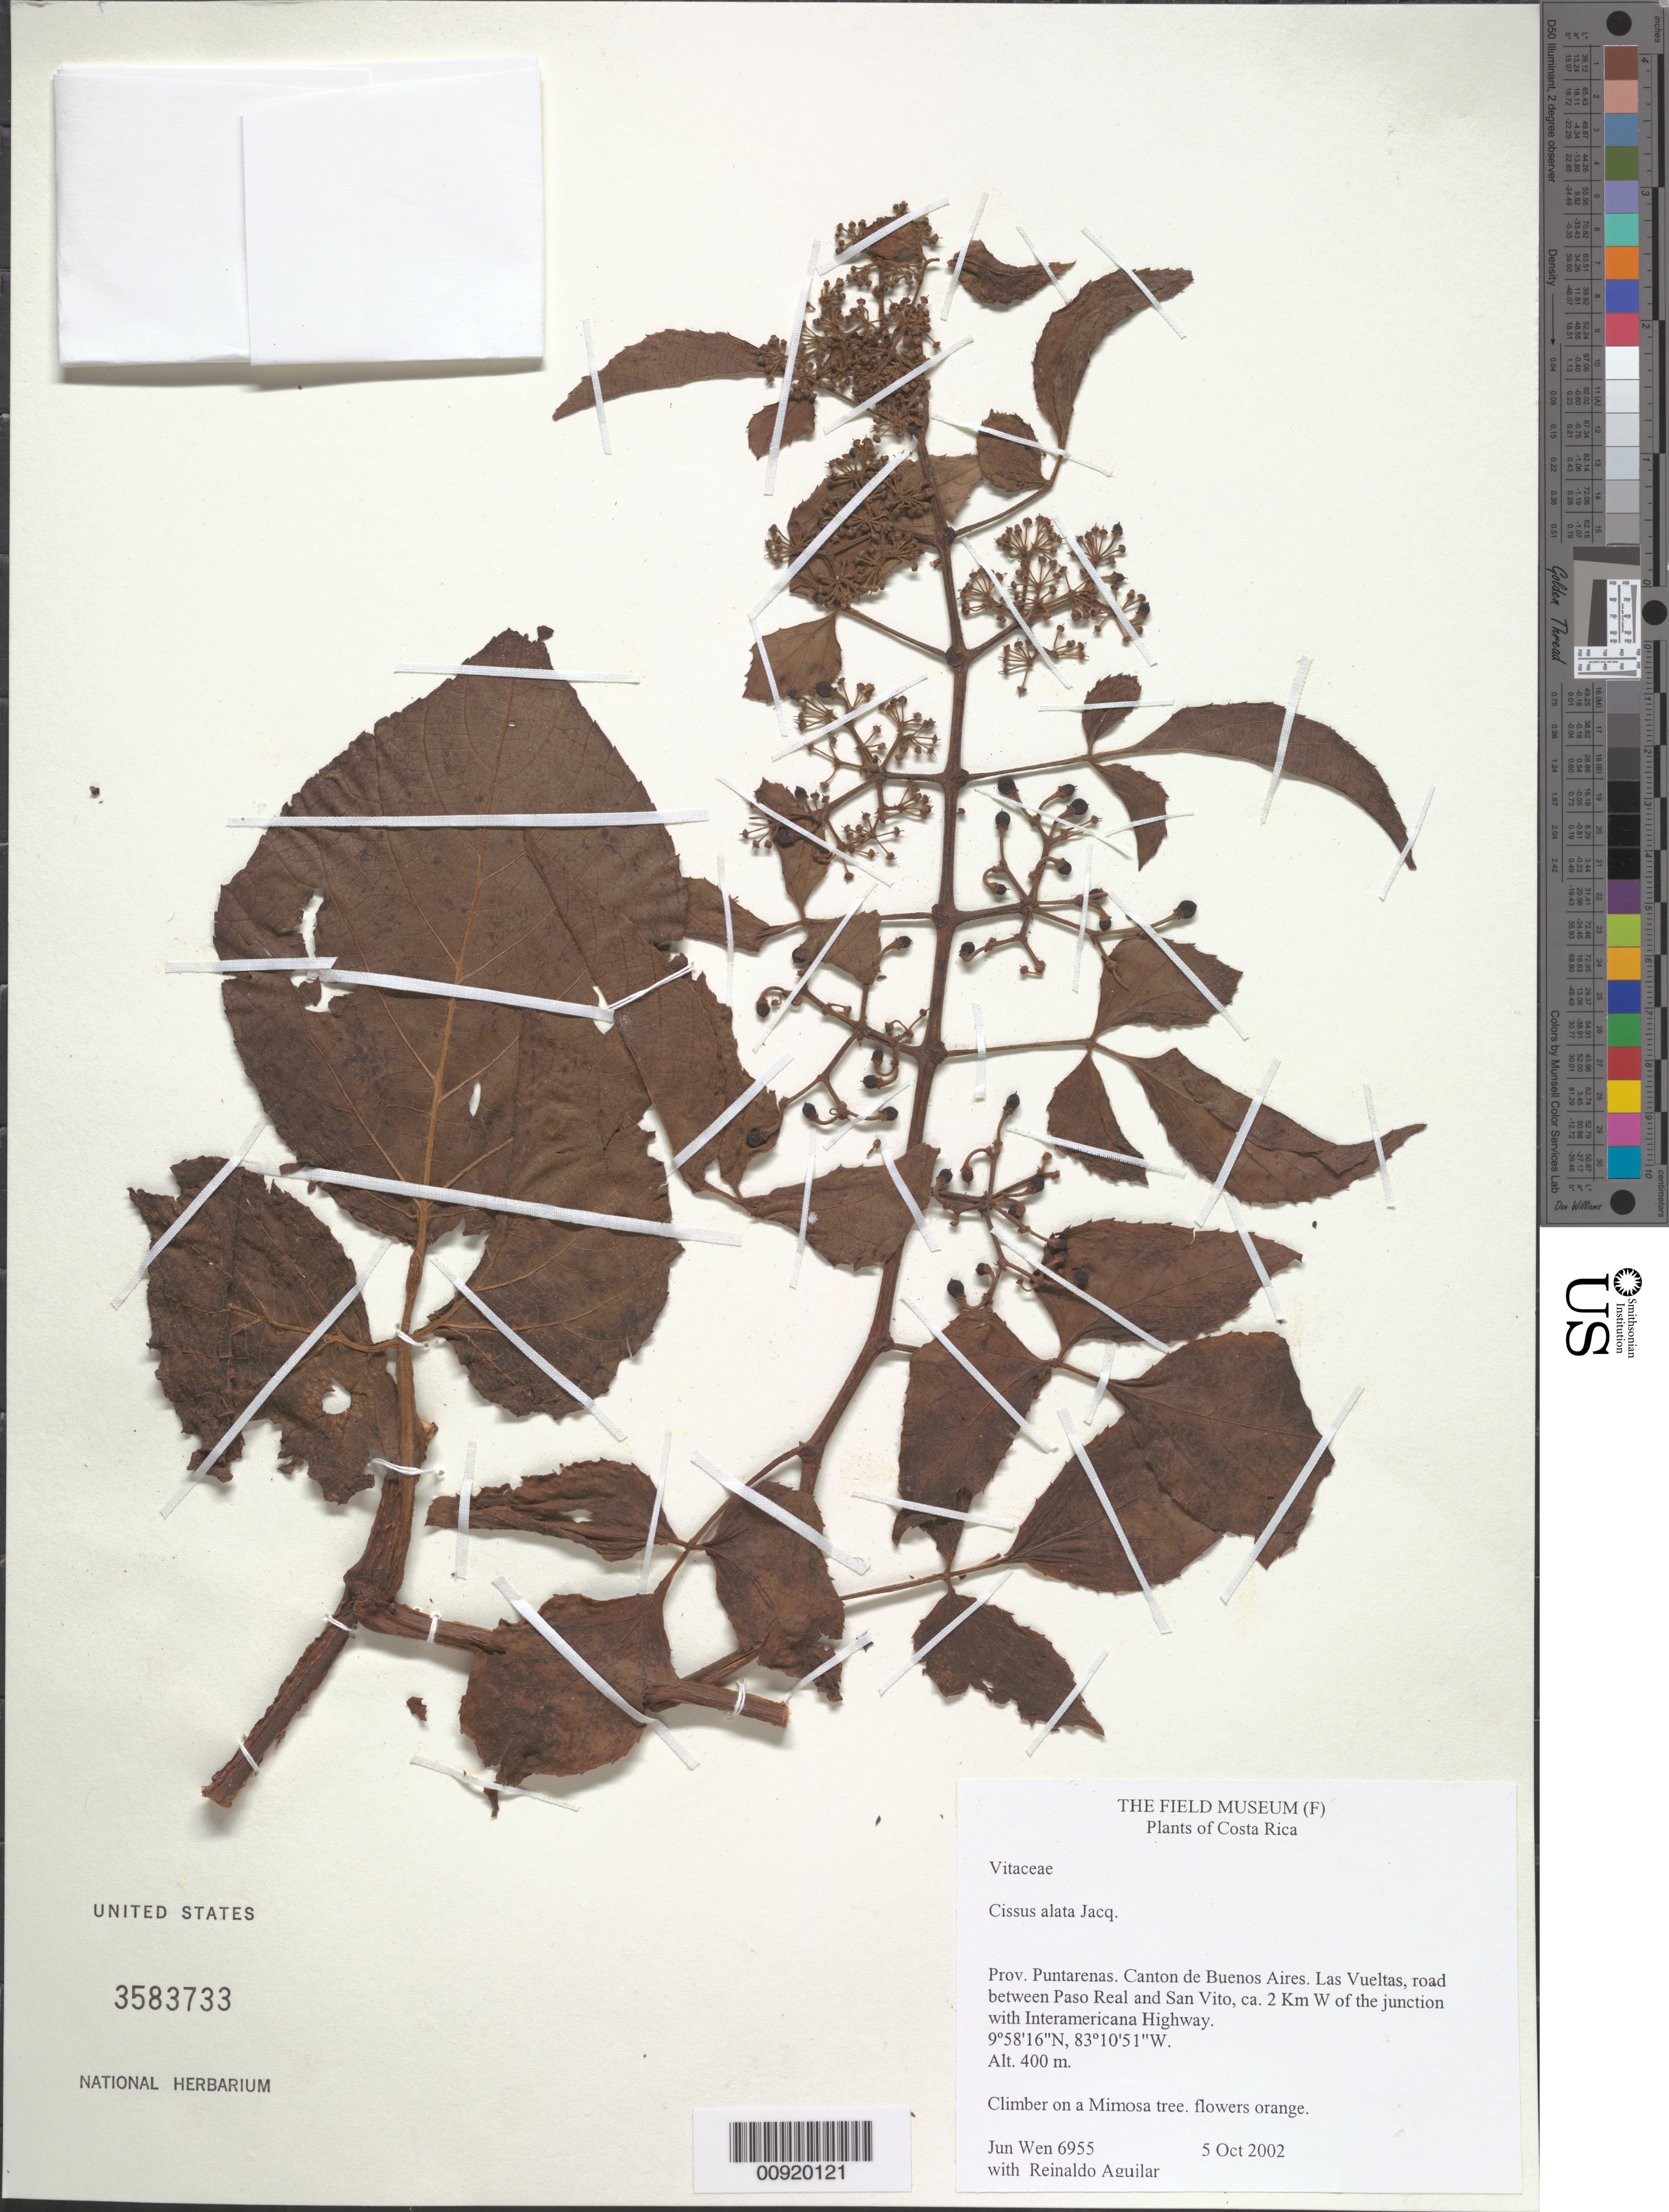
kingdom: Plantae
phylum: Tracheophyta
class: Magnoliopsida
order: Vitales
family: Vitaceae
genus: Cissus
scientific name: Cissus alata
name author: Jacq.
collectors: J. Wen & R. Aguilar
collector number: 6955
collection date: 2002-10-05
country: Costa Rica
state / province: Puntarenas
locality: Canton de Buenos Aires. Las Vueltas, road between Paso Real and San Vito, ca. 2 km W of the junction with Interamericana Hwy.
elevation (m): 400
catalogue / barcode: US 3583733